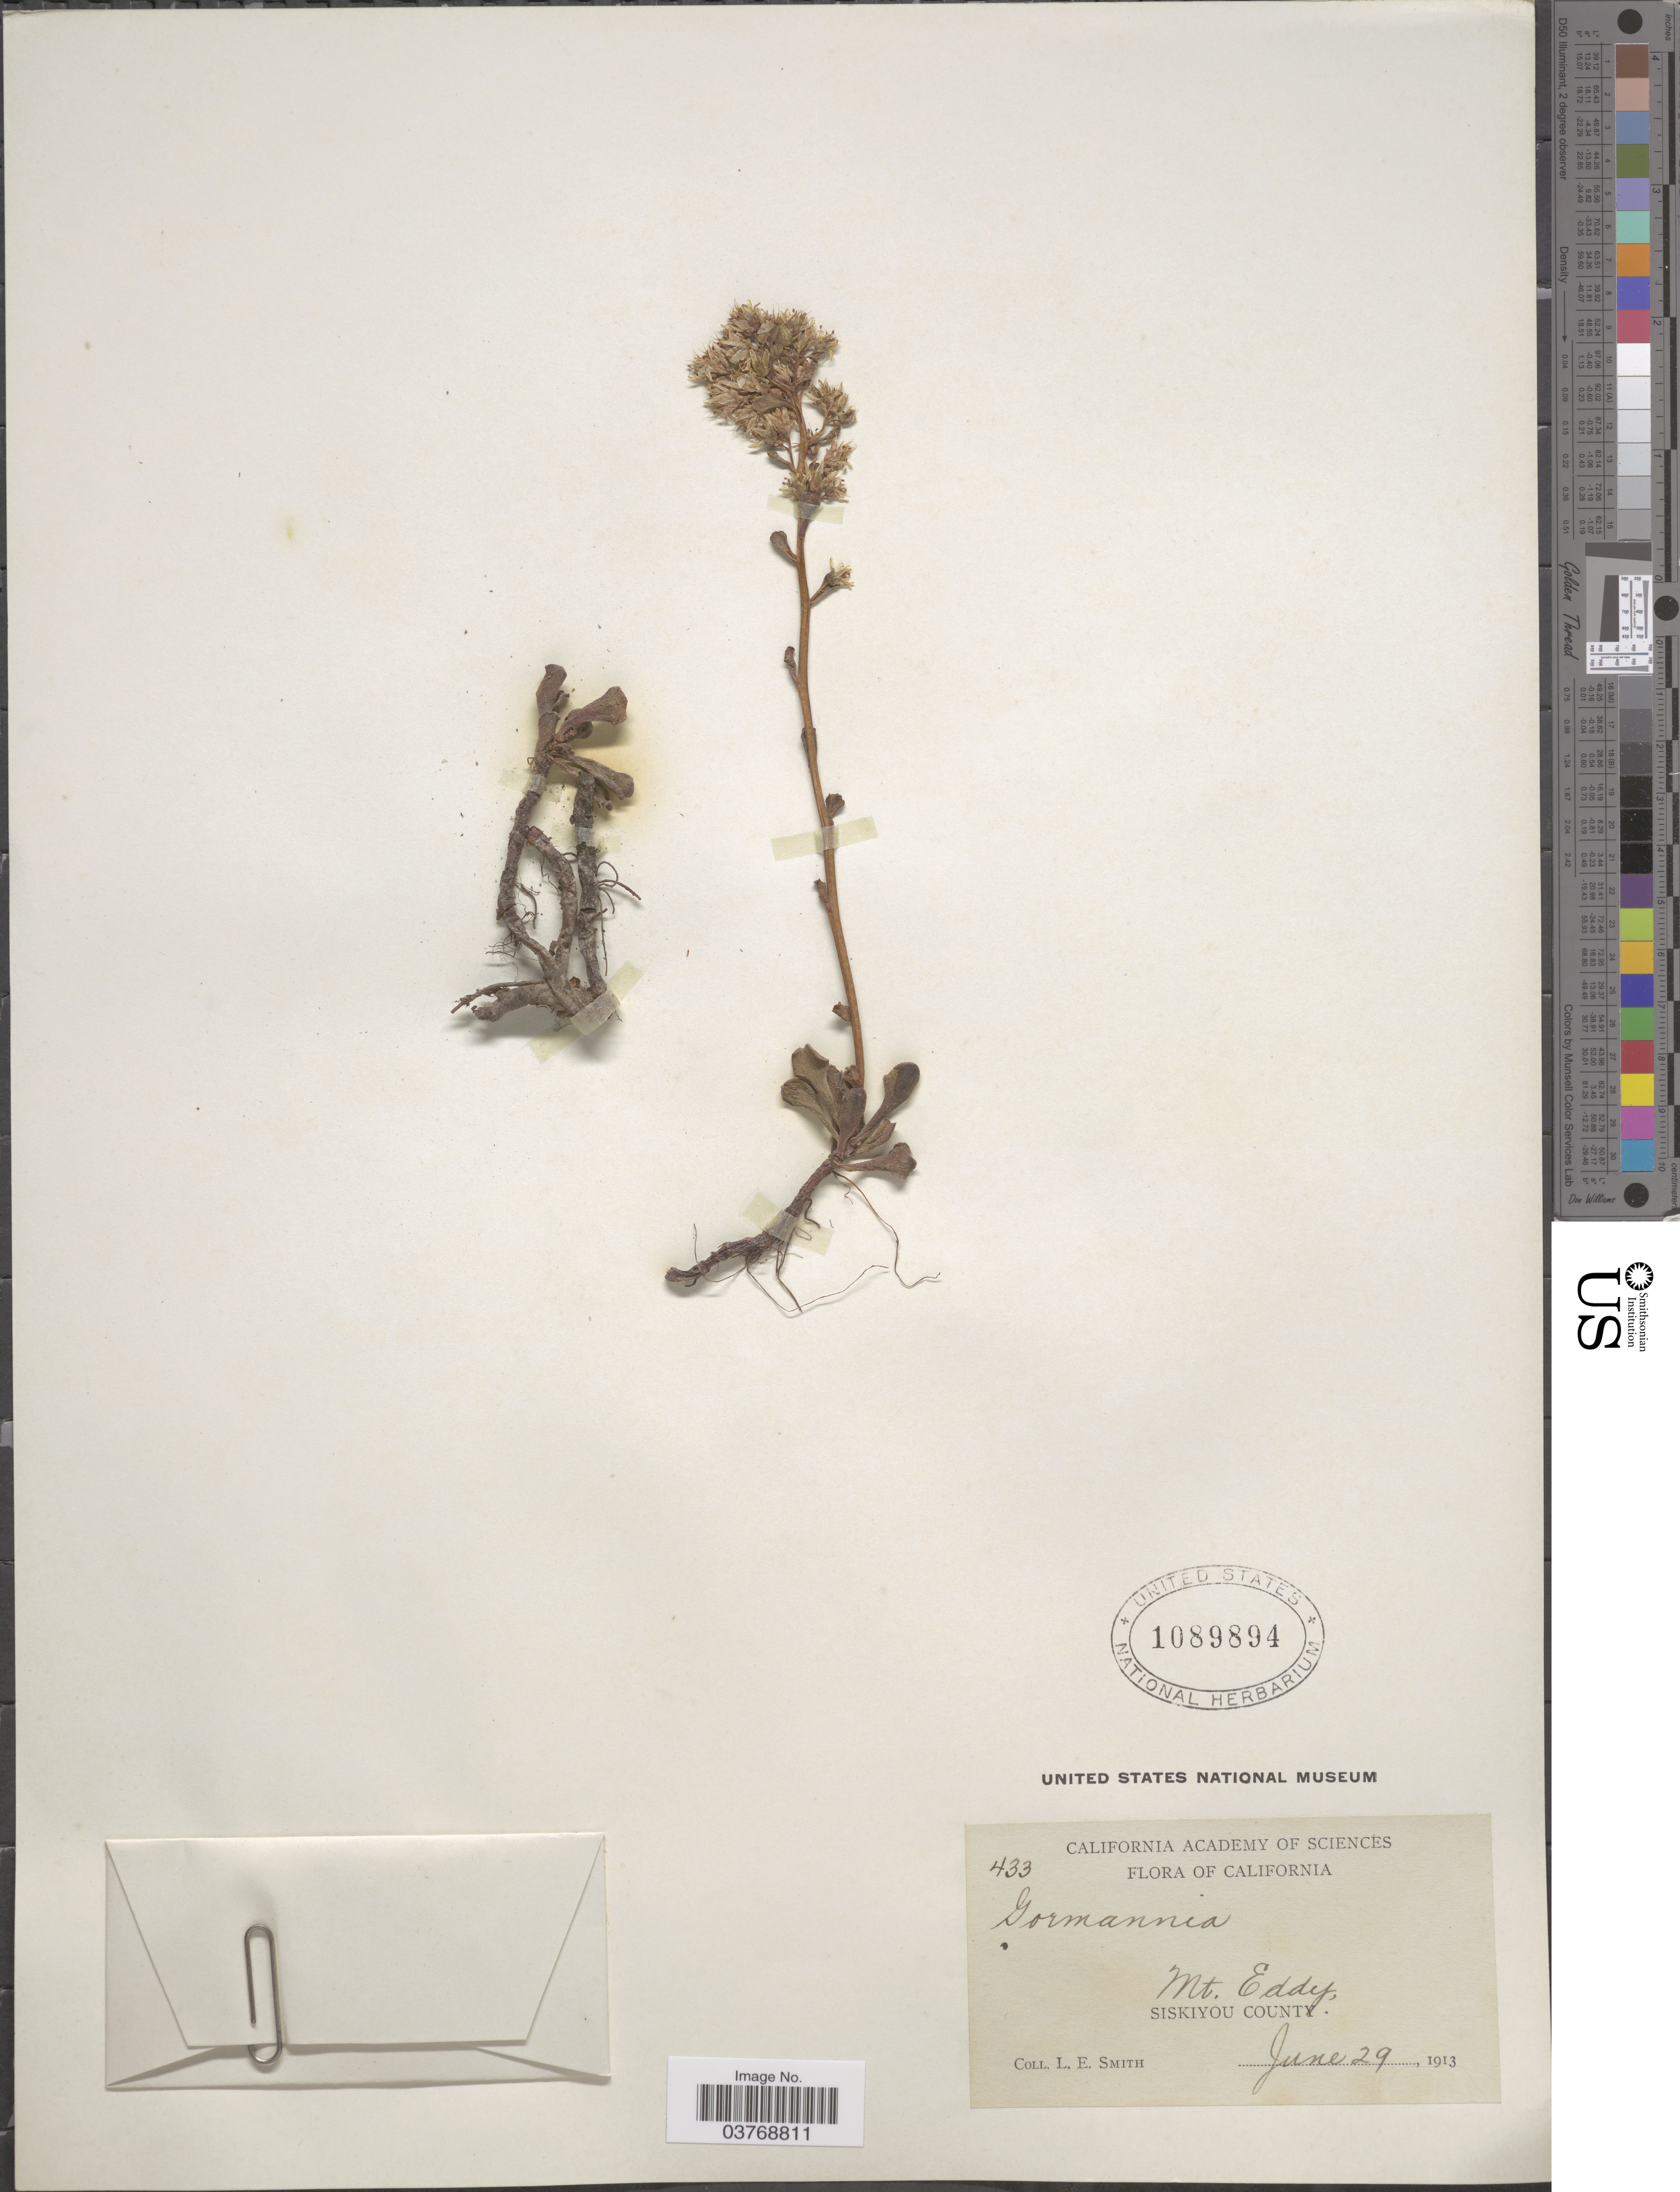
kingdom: Plantae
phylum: Tracheophyta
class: Magnoliopsida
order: Saxifragales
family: Crassulaceae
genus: Sedum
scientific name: Sedum kiersteadiae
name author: B.L. Wilson & R.E. Brainerd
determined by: Zika, P. F., (WTU)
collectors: L. E. Smith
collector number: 433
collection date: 1913-06-29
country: United States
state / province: California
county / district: Siskiyou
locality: Mt. Eddy, Siskiyou County.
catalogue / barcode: US 1089894